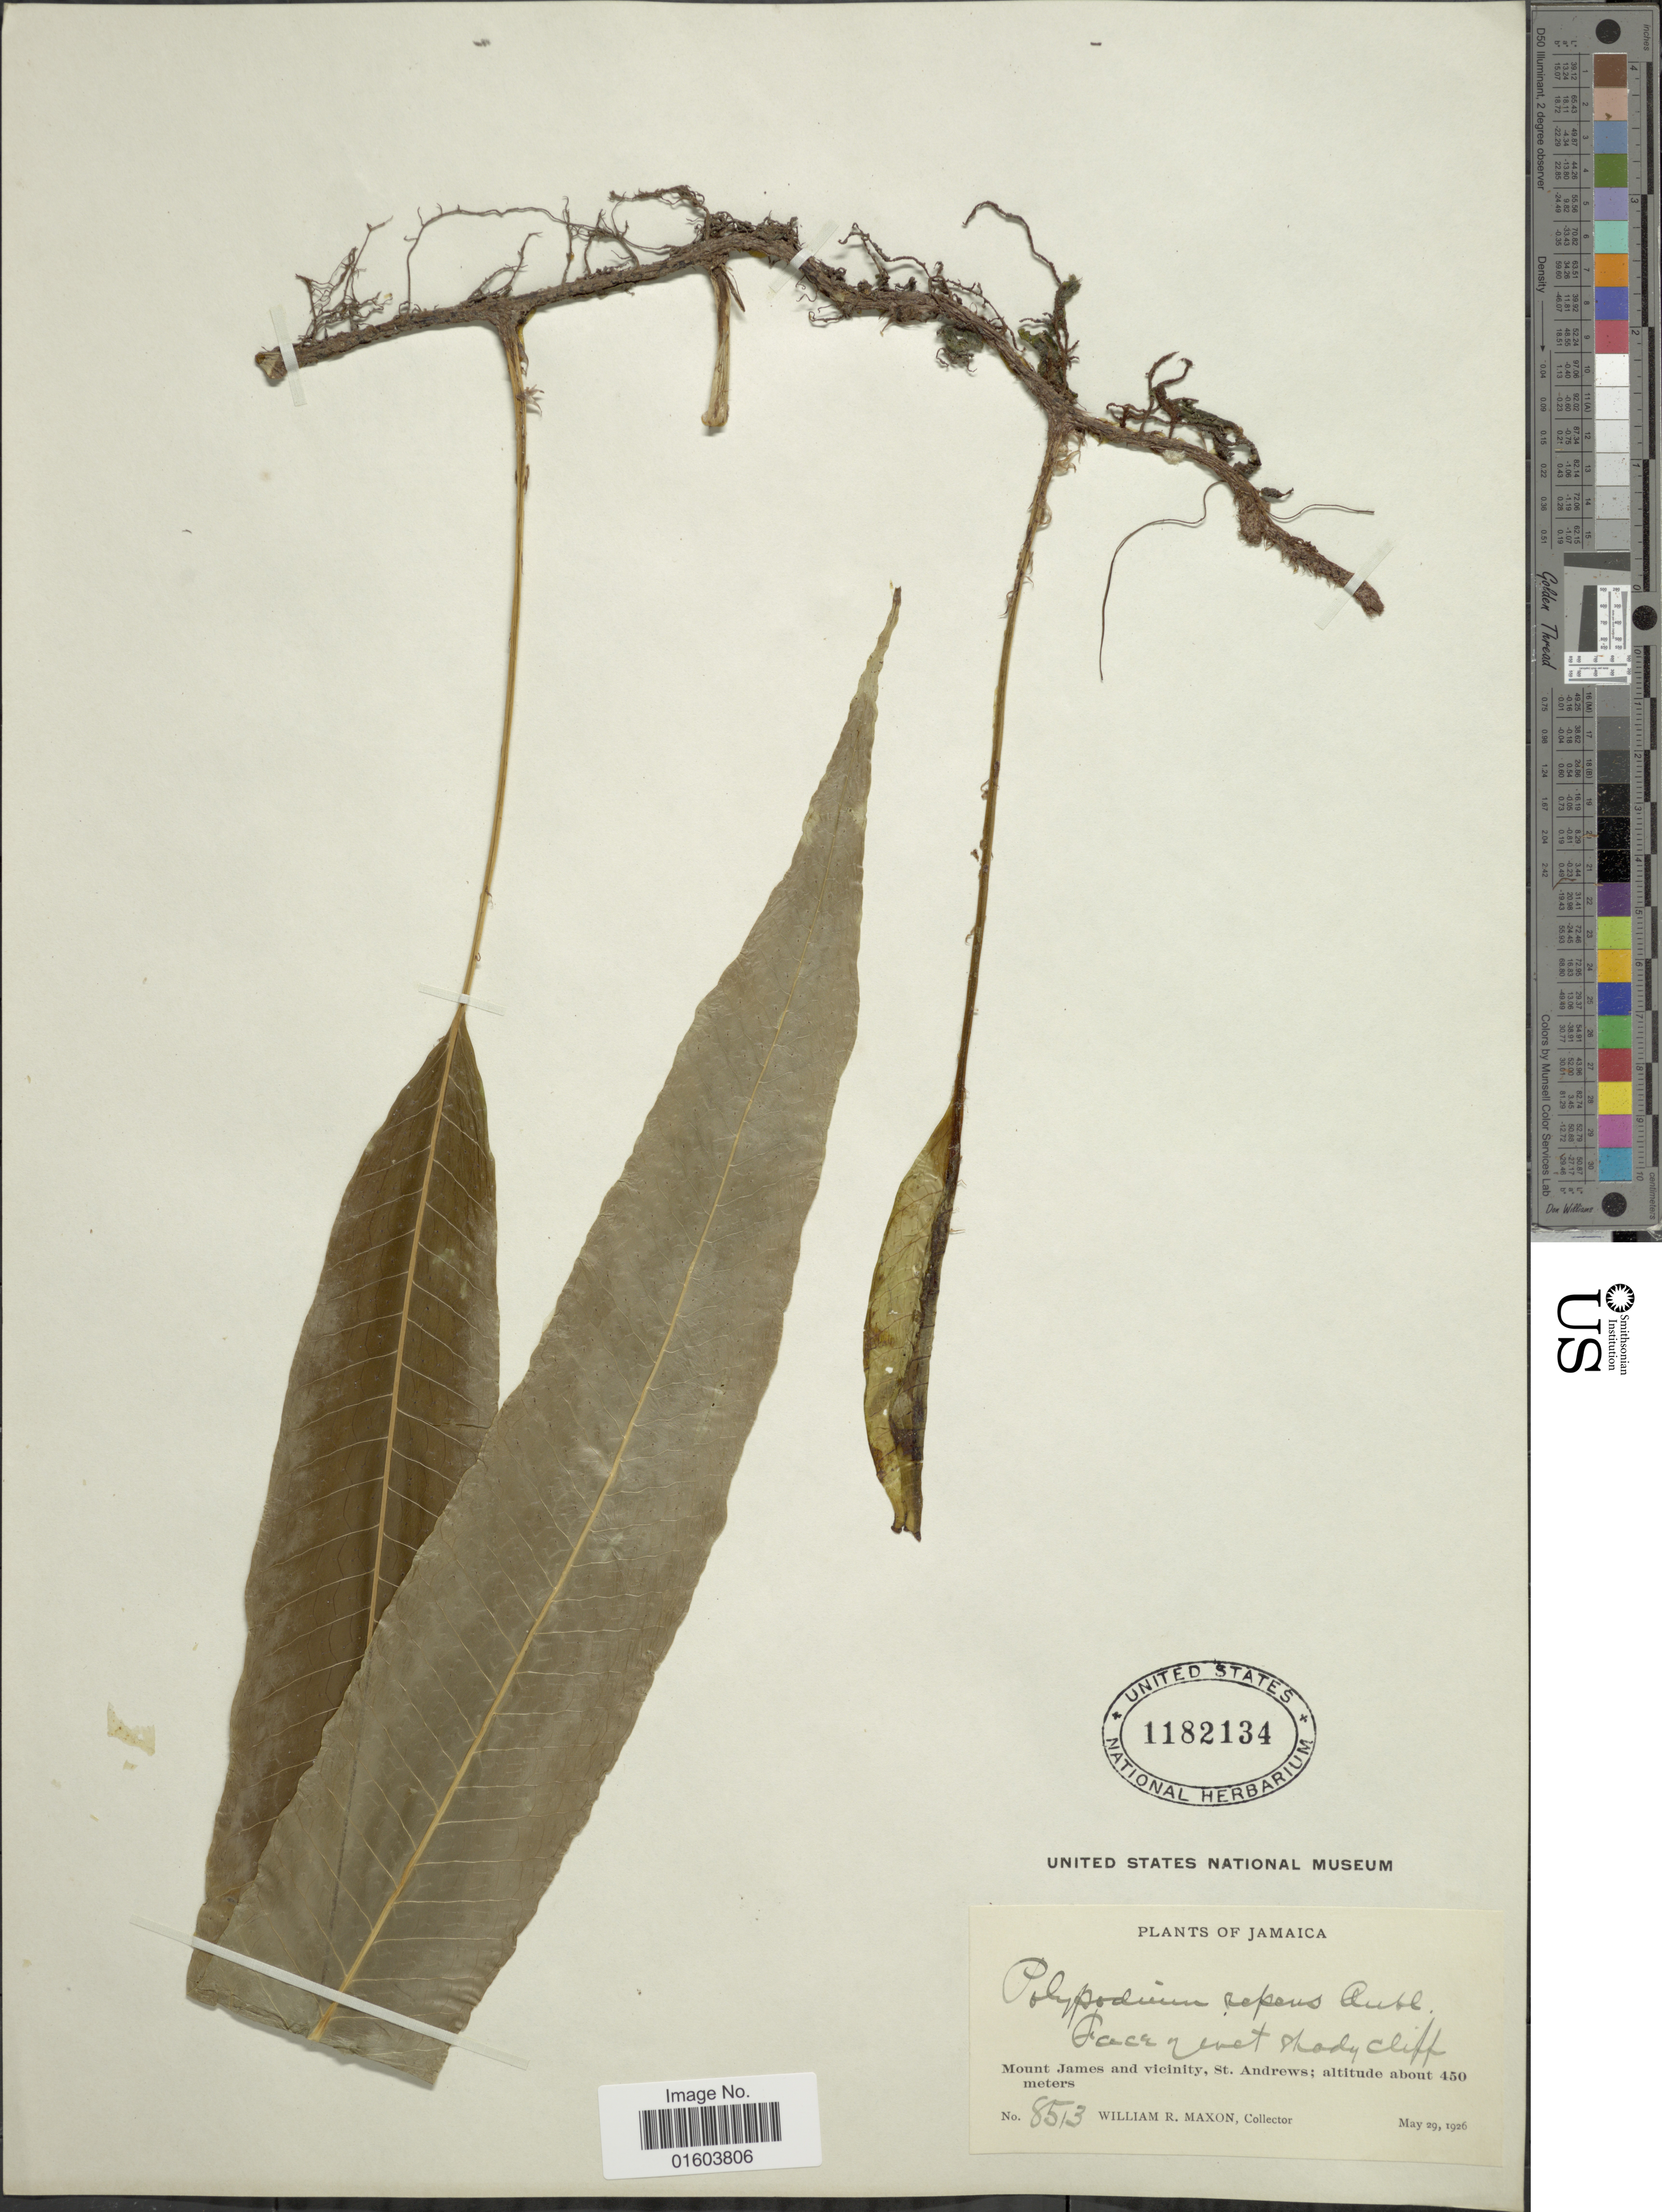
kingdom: Plantae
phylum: Tracheophyta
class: Polypodiopsida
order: Polypodiales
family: Polypodiaceae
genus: Campyloneurum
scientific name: Campyloneurum repens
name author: (Aubl.) C. Presl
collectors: W. R. Maxon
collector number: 8513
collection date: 1926-05-29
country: Jamaica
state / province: Saint Andrew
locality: Jamaica, Mount James and vicinity, St. Andrews.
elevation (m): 450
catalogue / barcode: US 1182134